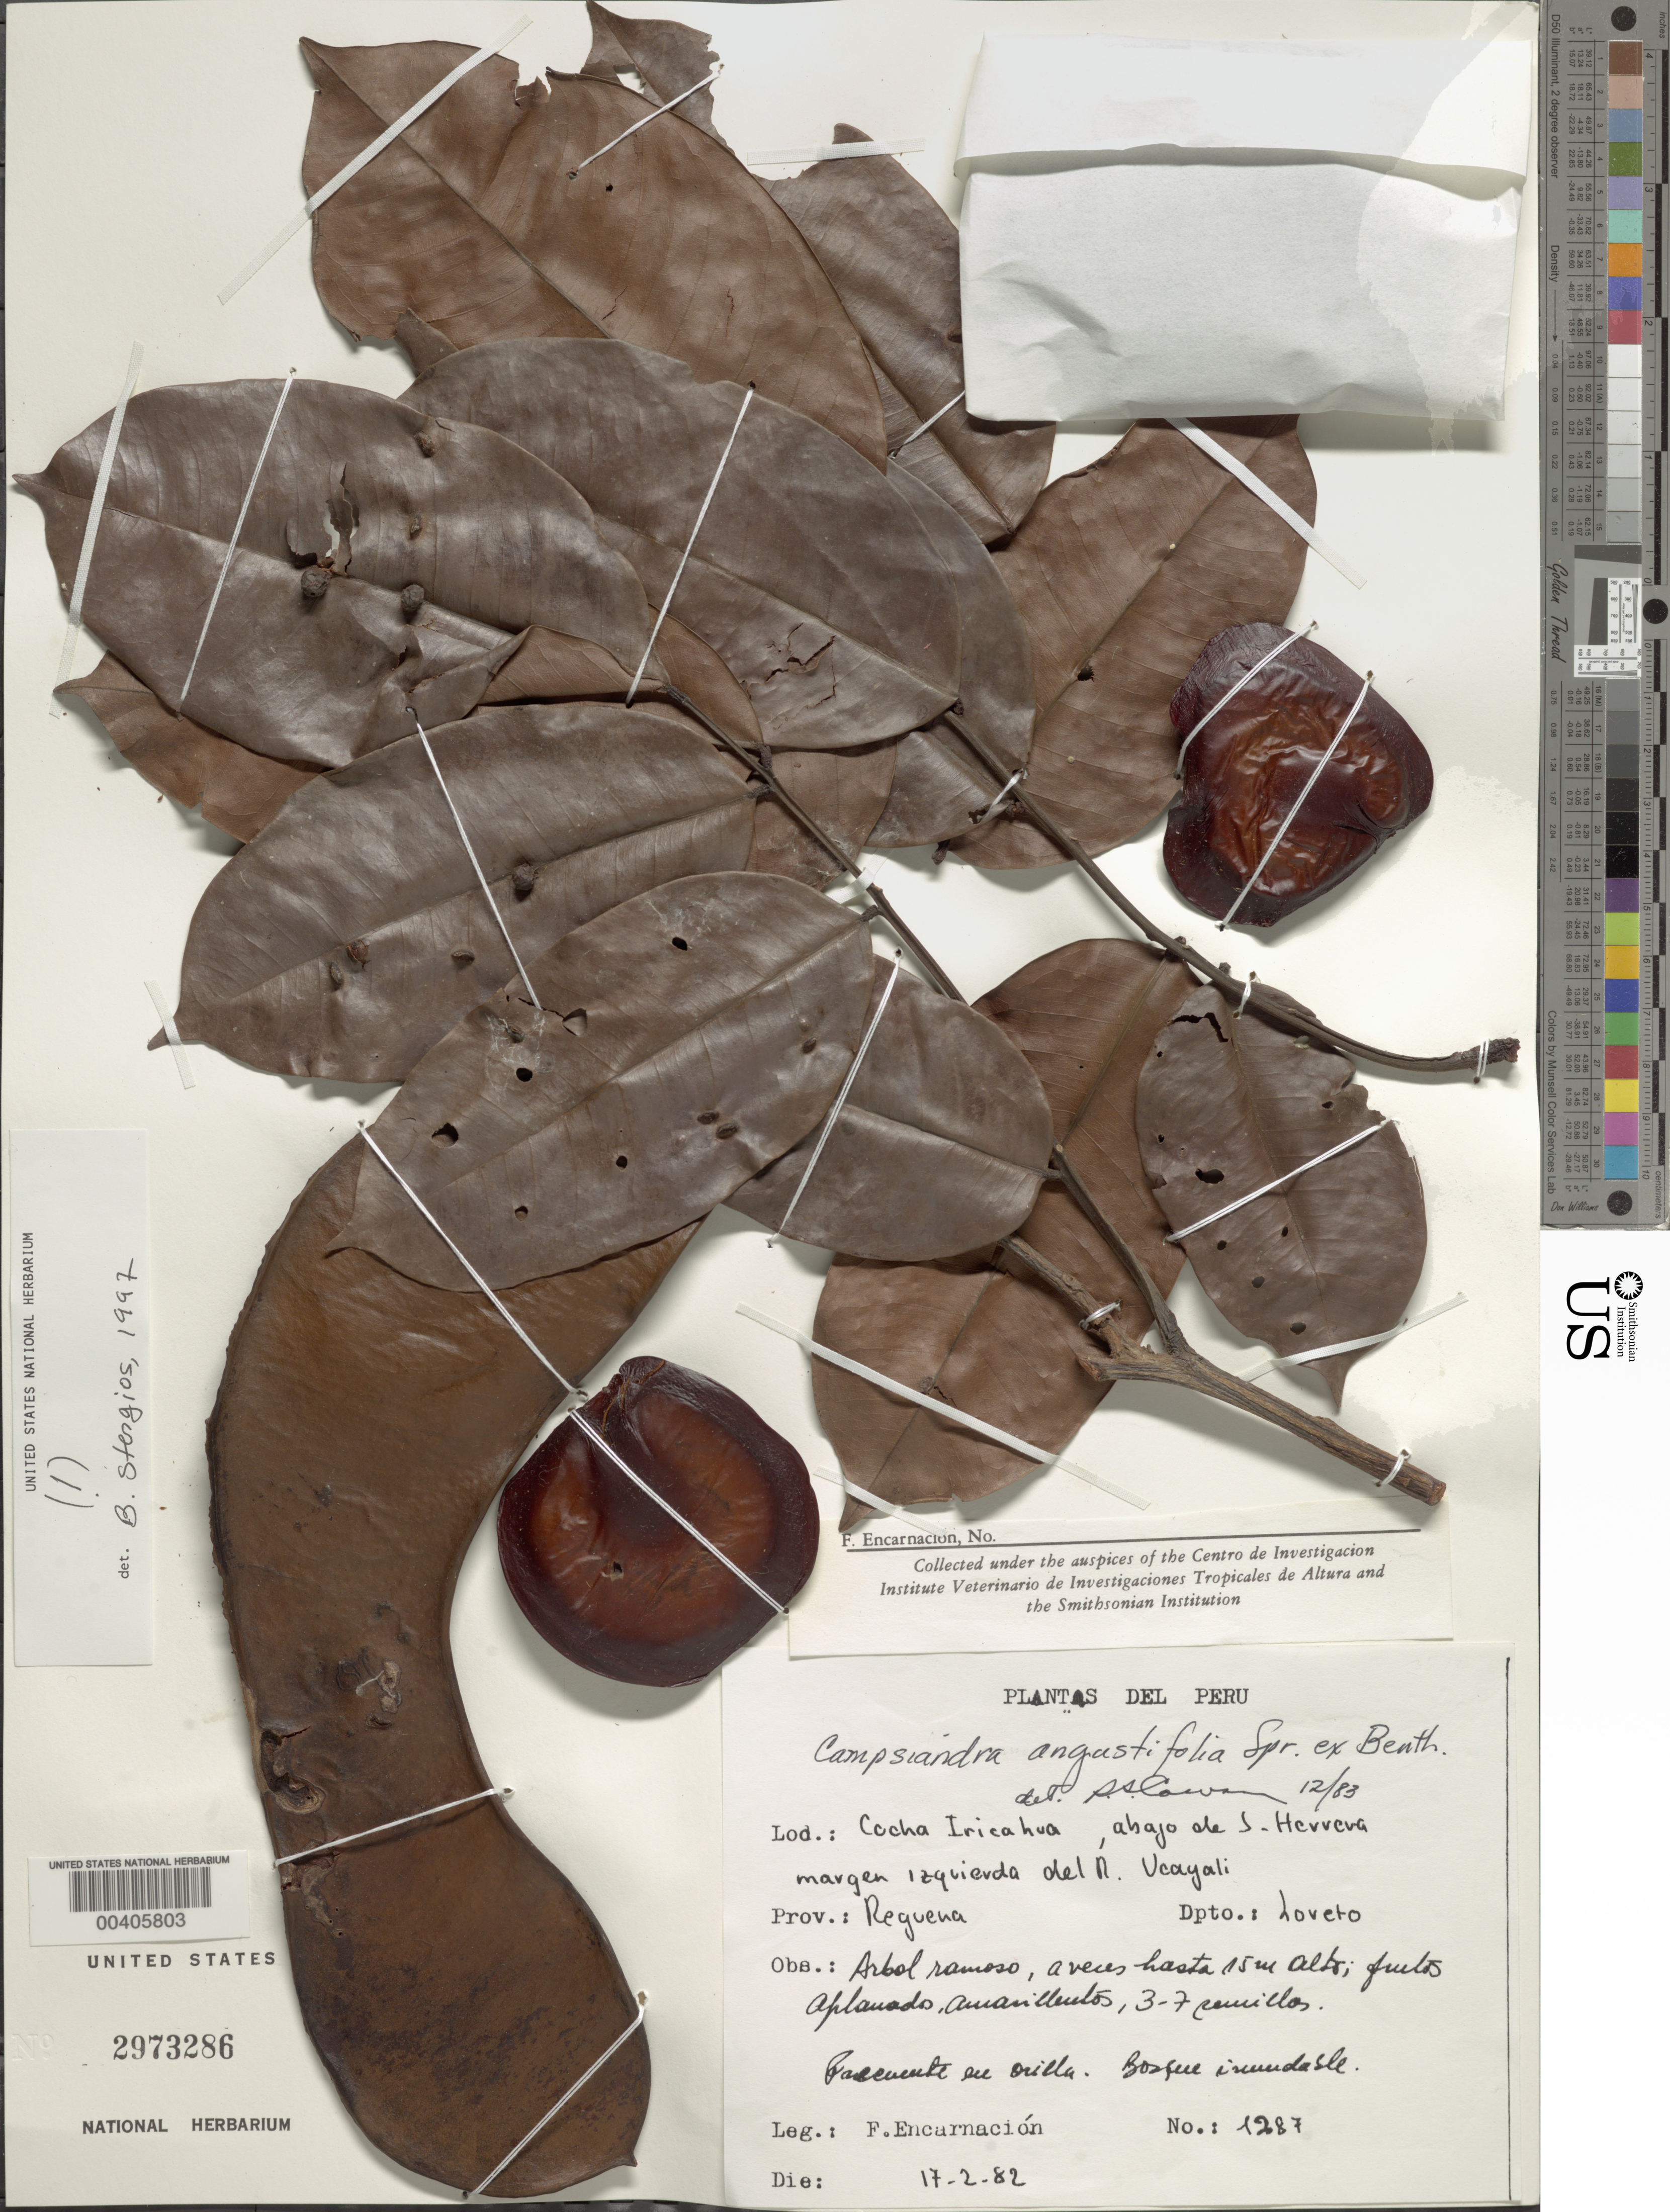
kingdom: Plantae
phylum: Tracheophyta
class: Magnoliopsida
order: Fabales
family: Fabaceae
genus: Campsiandra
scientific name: Campsiandra angustifolia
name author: Spruce ex Benth.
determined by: Cowan, R. S.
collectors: F. Encarnación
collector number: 1287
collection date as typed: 17 Feb 1982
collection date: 1982-02-17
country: Peru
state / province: Loreto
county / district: Requena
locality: Coca iricahua, abajo de j. herrera margen izquierda del r. ucayali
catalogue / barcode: US 2973286